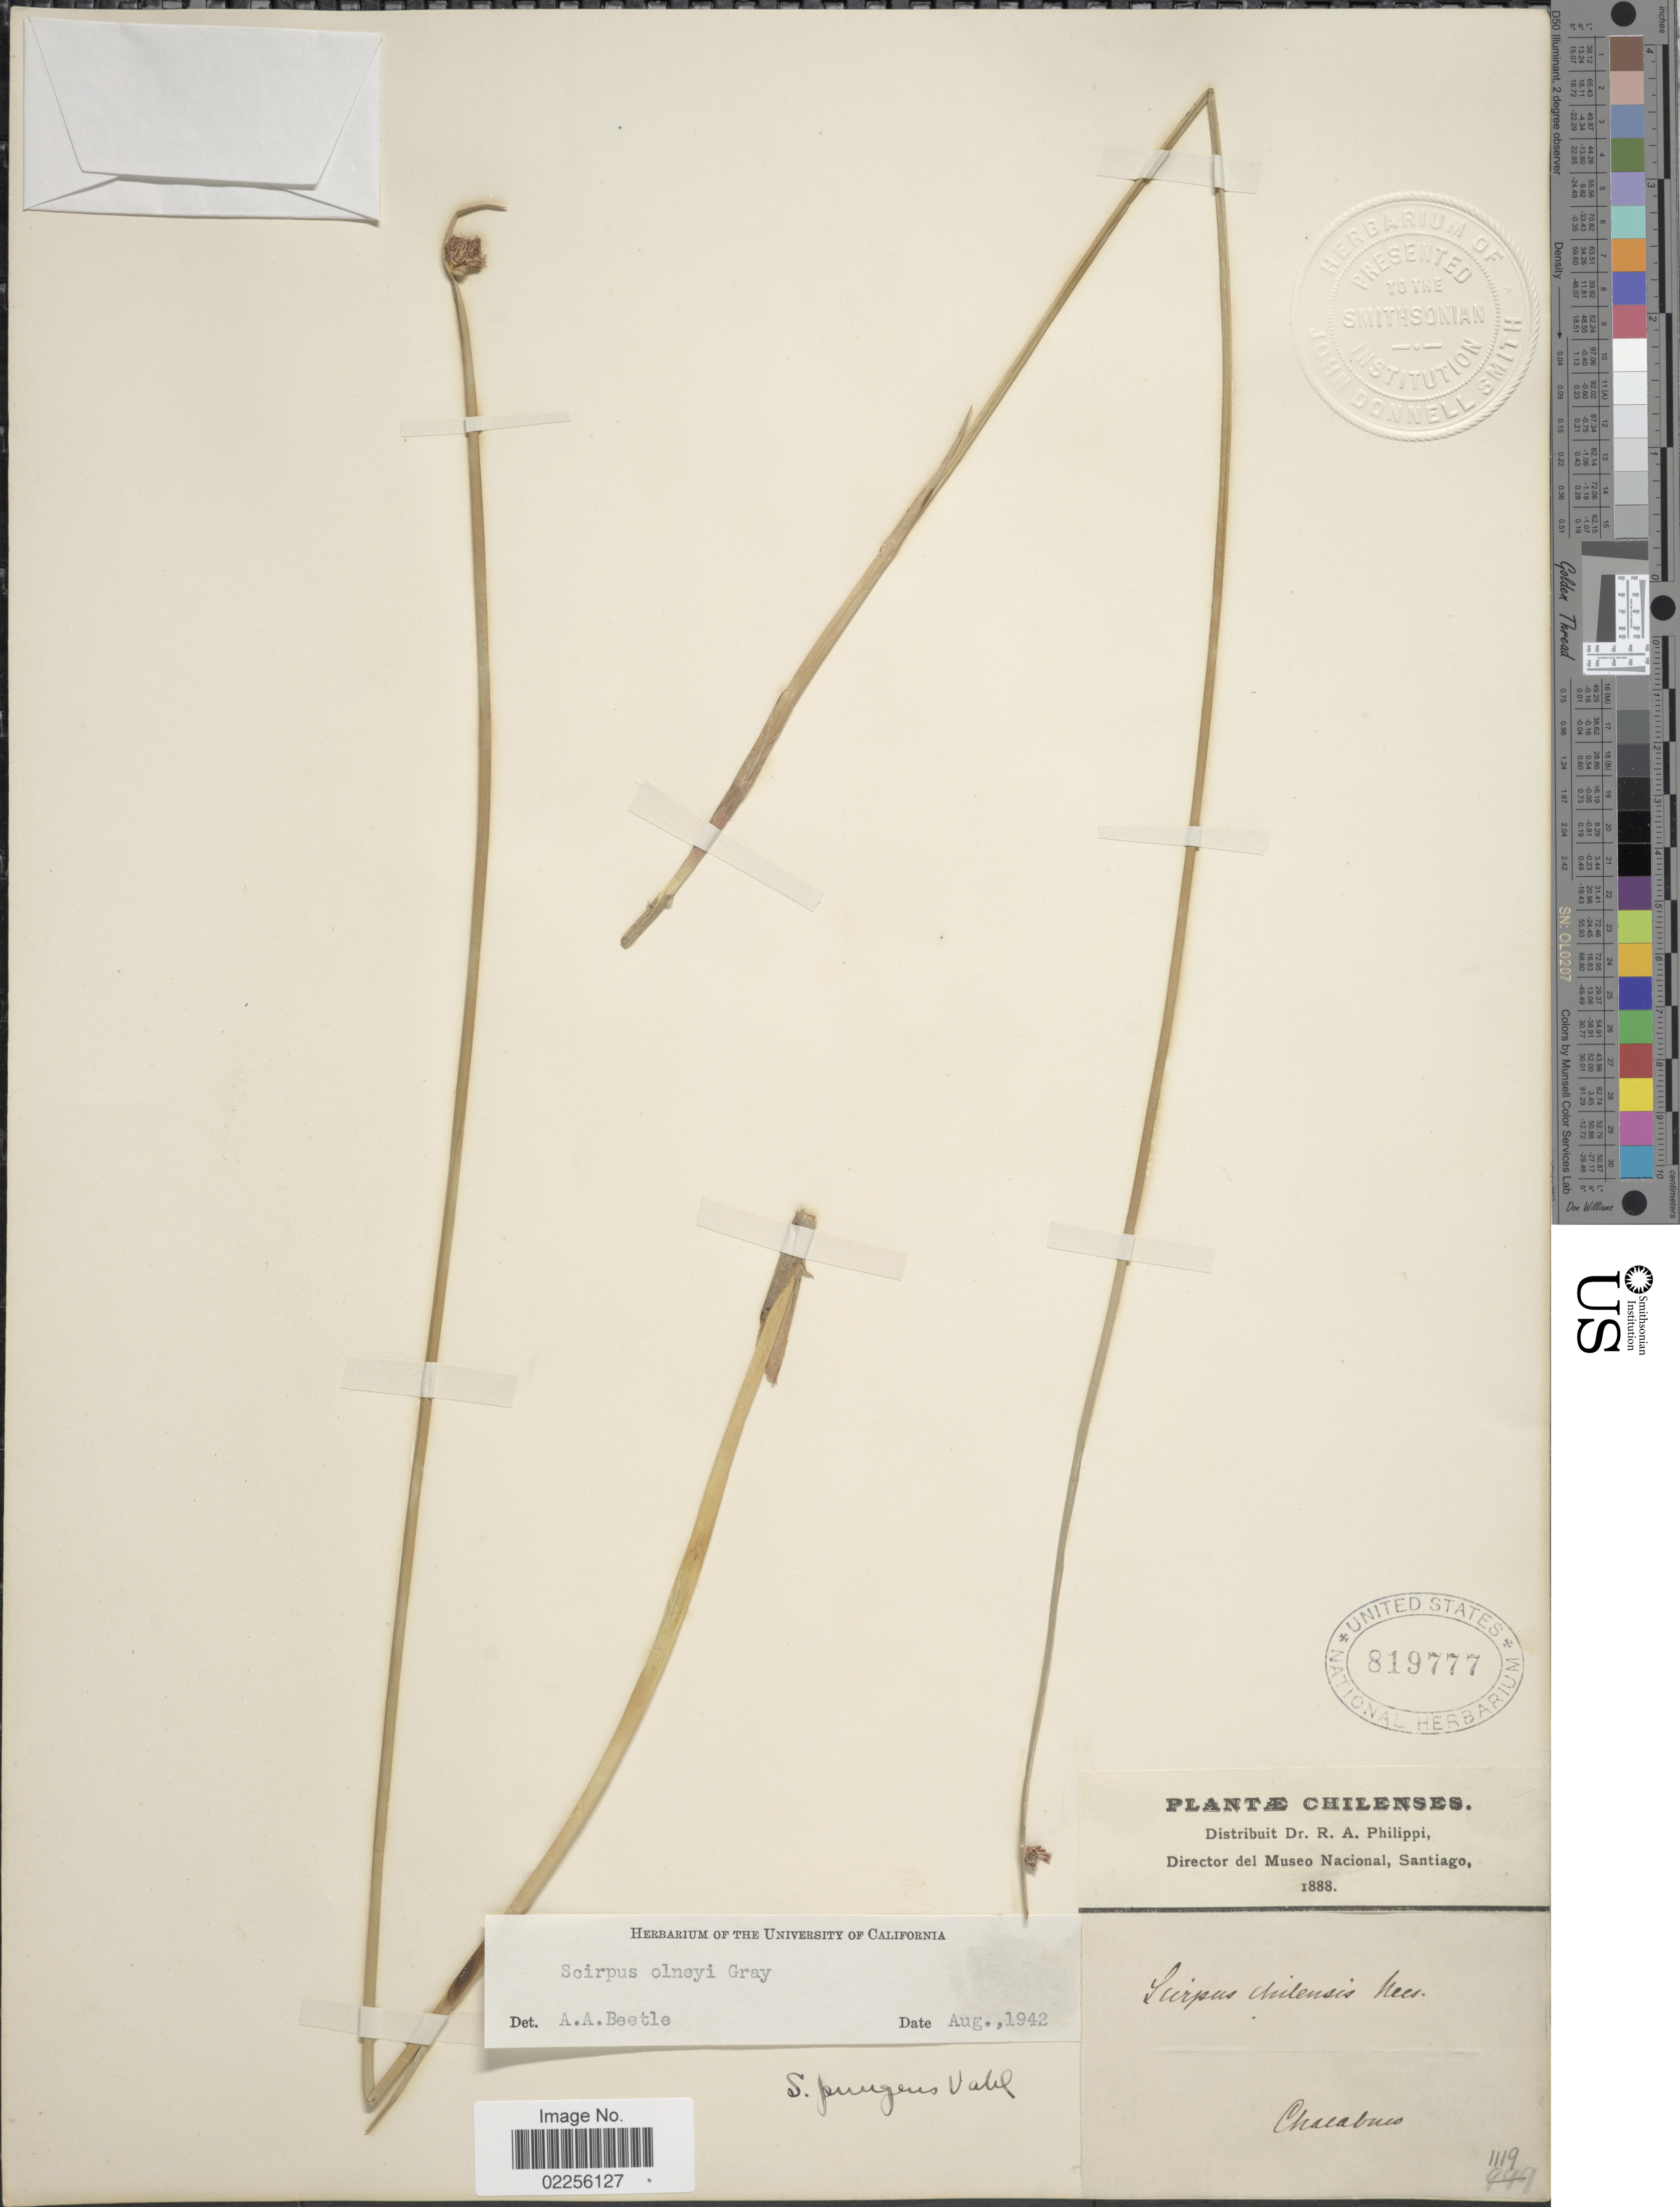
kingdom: Plantae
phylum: Tracheophyta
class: Liliopsida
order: Poales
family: Cyperaceae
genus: Schoenoplectus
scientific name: Schoenoplectus americanus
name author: (Pers.) Volkart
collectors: ex. herb. R.A. Philippi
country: Chile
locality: Chacabuco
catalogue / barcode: US 819777